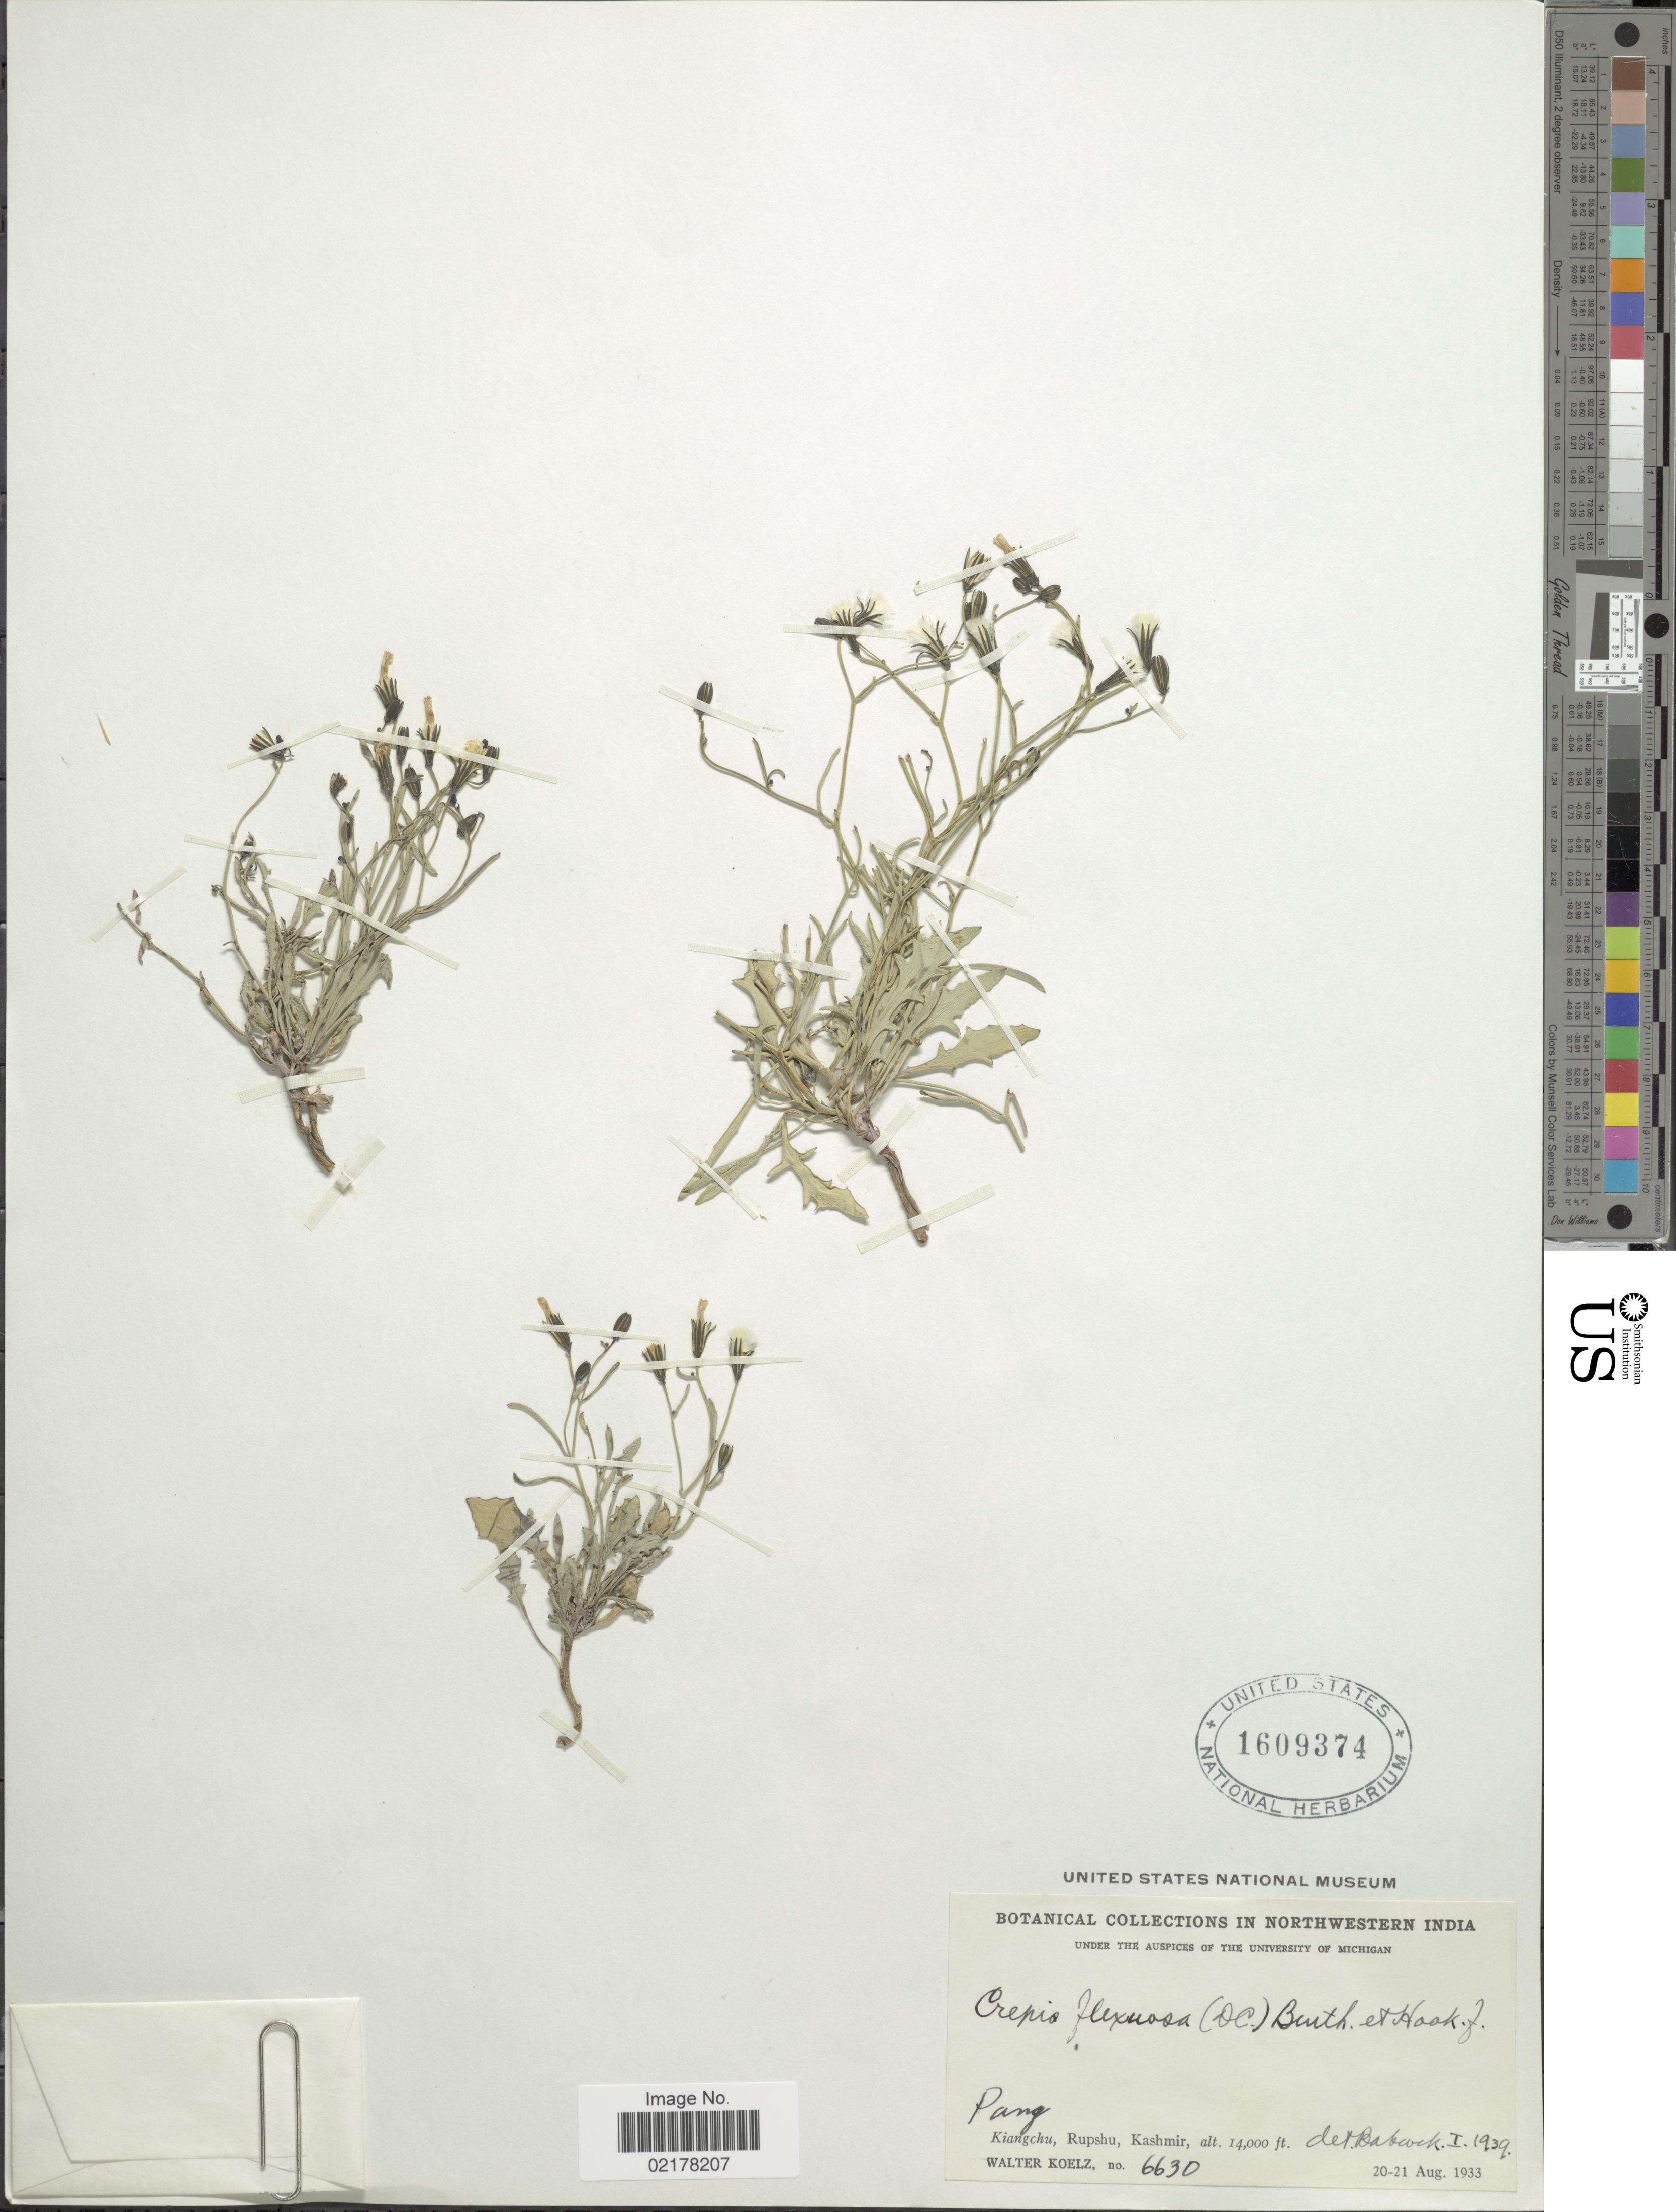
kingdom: Plantae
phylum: Tracheophyta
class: Magnoliopsida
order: Asterales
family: Asteraceae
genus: Askellia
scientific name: Askellia flexuosa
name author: (Ledeb.) W.A. Weber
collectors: W. N. Koelz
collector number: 6630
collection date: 1933-08-20/1933-08-21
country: India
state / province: Jammu and Kashmir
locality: Northwestern India. Kiangchu, Rupshu, Kashmir. Pang.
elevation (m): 4267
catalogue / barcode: US 1609374